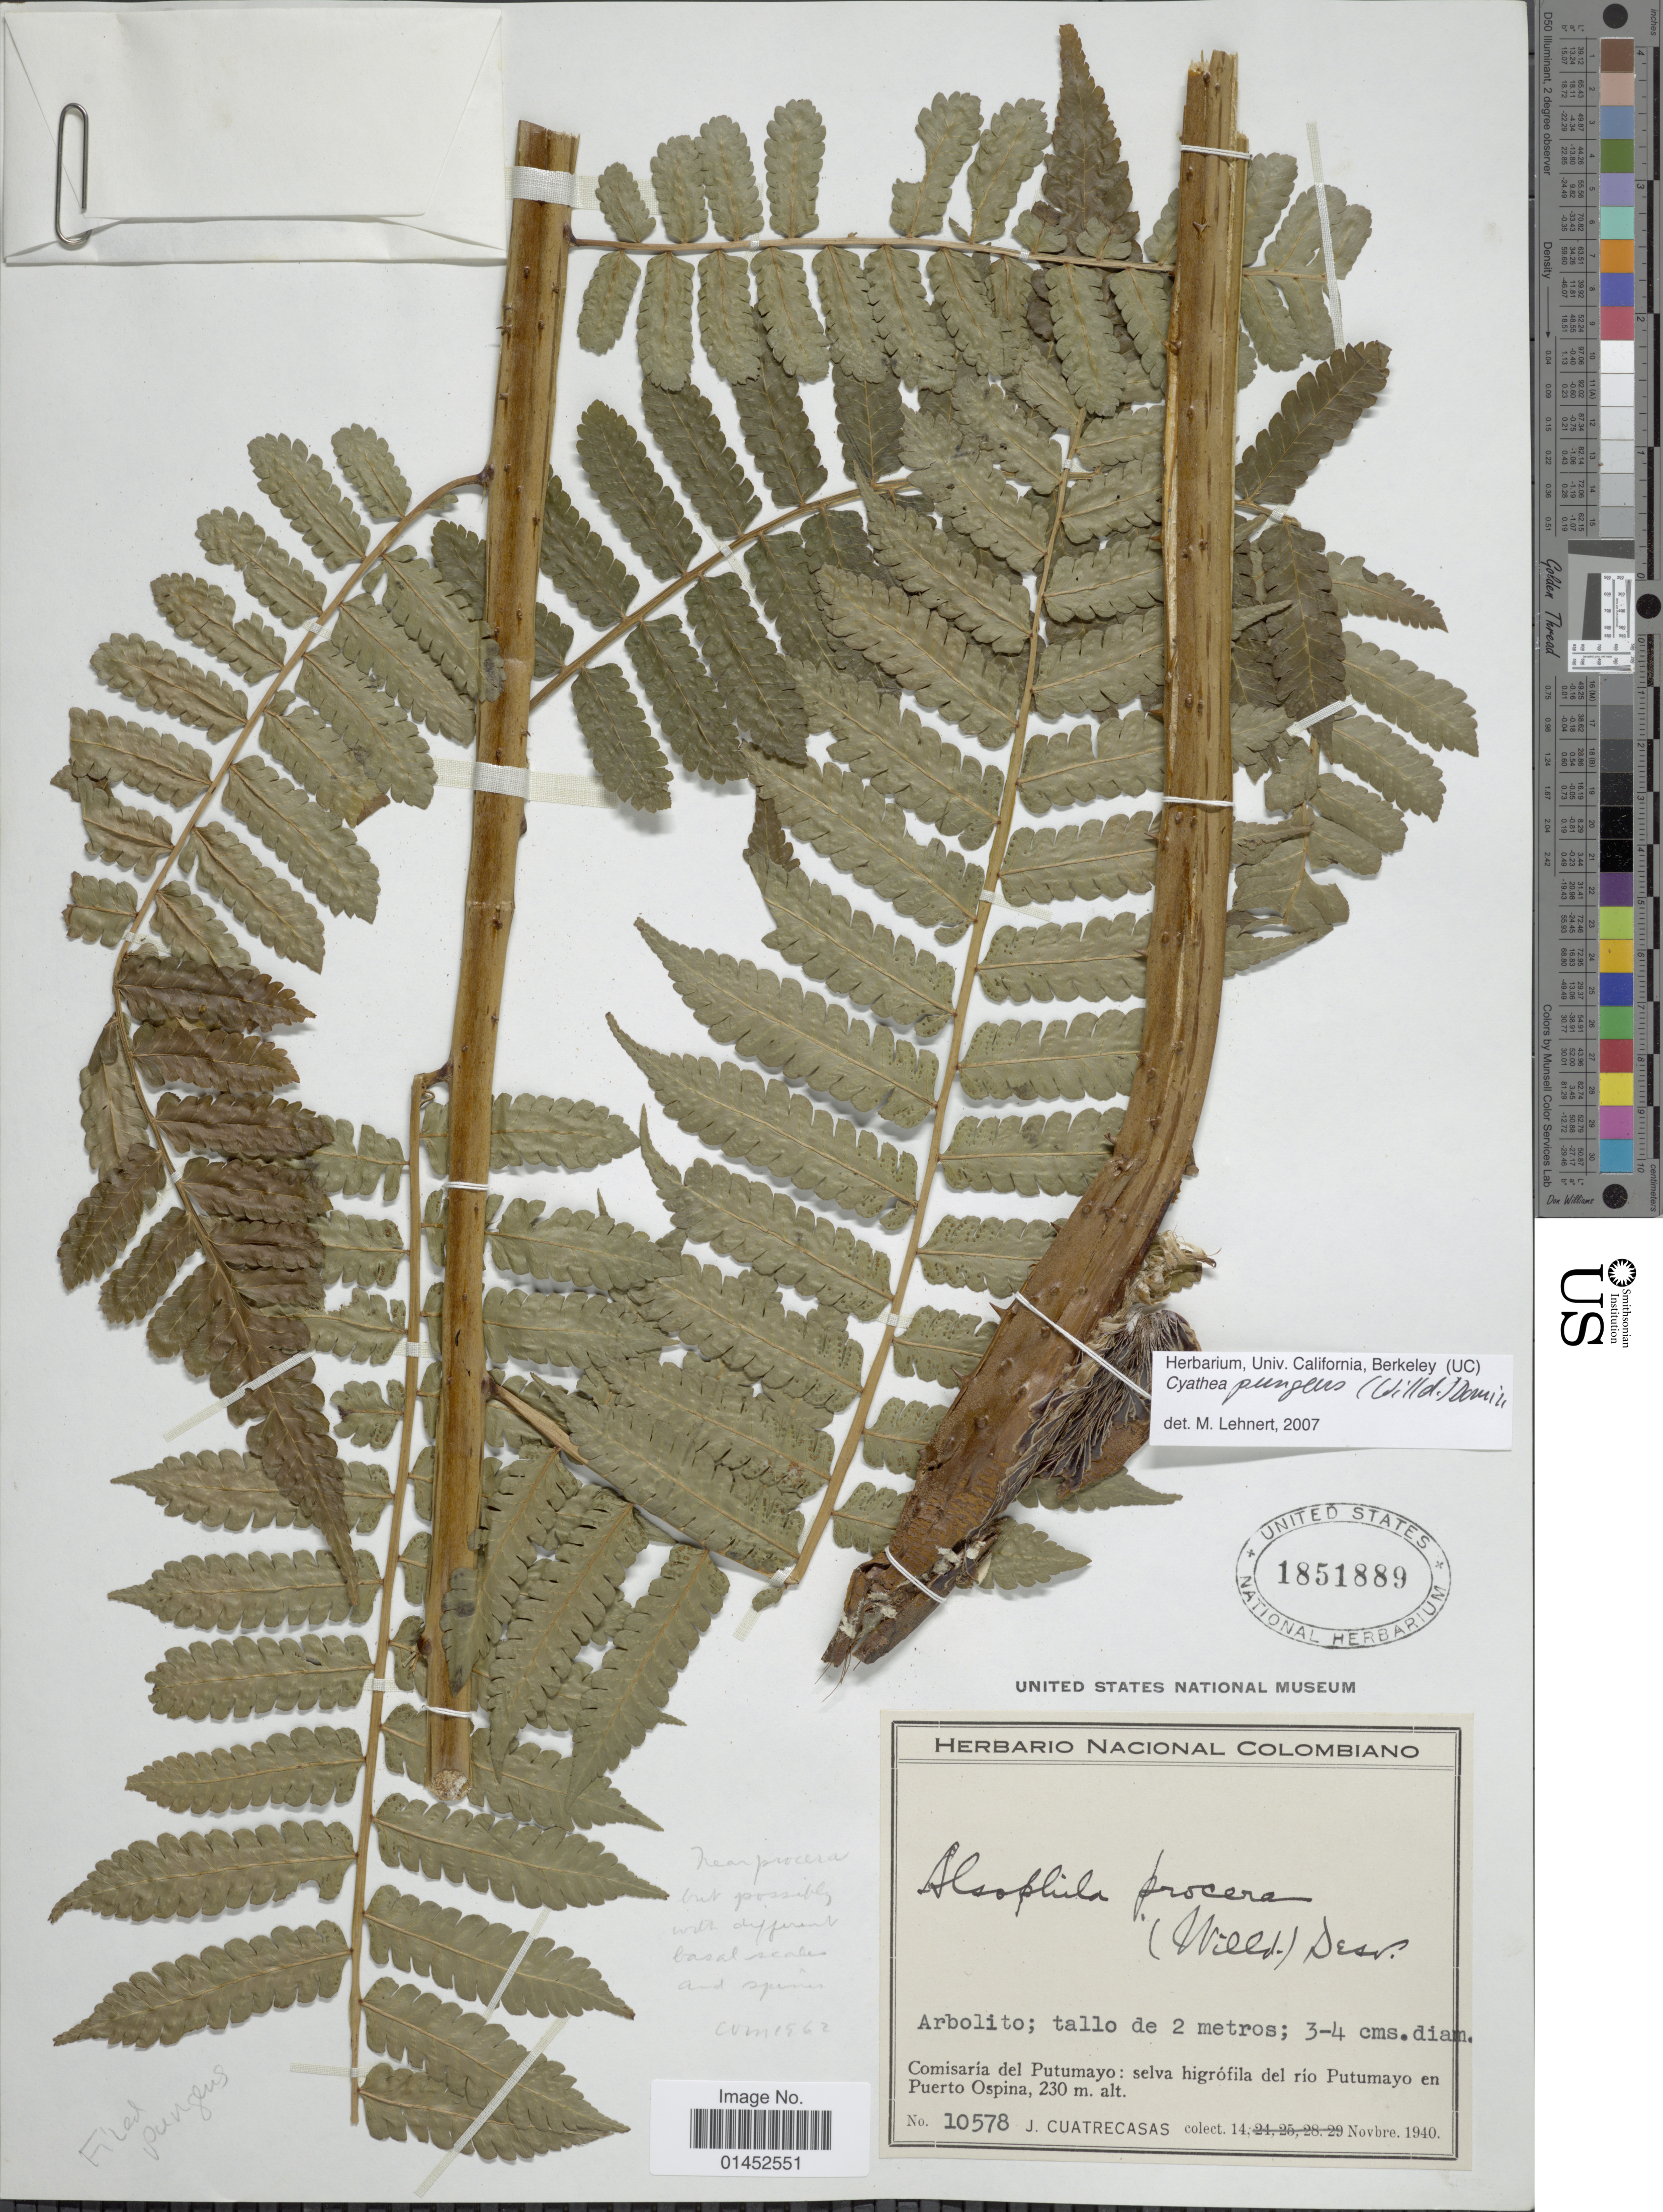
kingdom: Plantae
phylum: Tracheophyta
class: Polypodiopsida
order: Cyatheales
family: Cyatheaceae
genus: Cyathea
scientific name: Cyathea pungens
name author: (Willd.) Domin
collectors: J. Cuatrecasas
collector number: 10578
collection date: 1940-11-14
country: Colombia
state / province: Putumayo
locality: Comisario del Putumayo: selva higrófila del rio Putumayo en Puerto Ospina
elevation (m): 230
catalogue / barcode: US 1851889